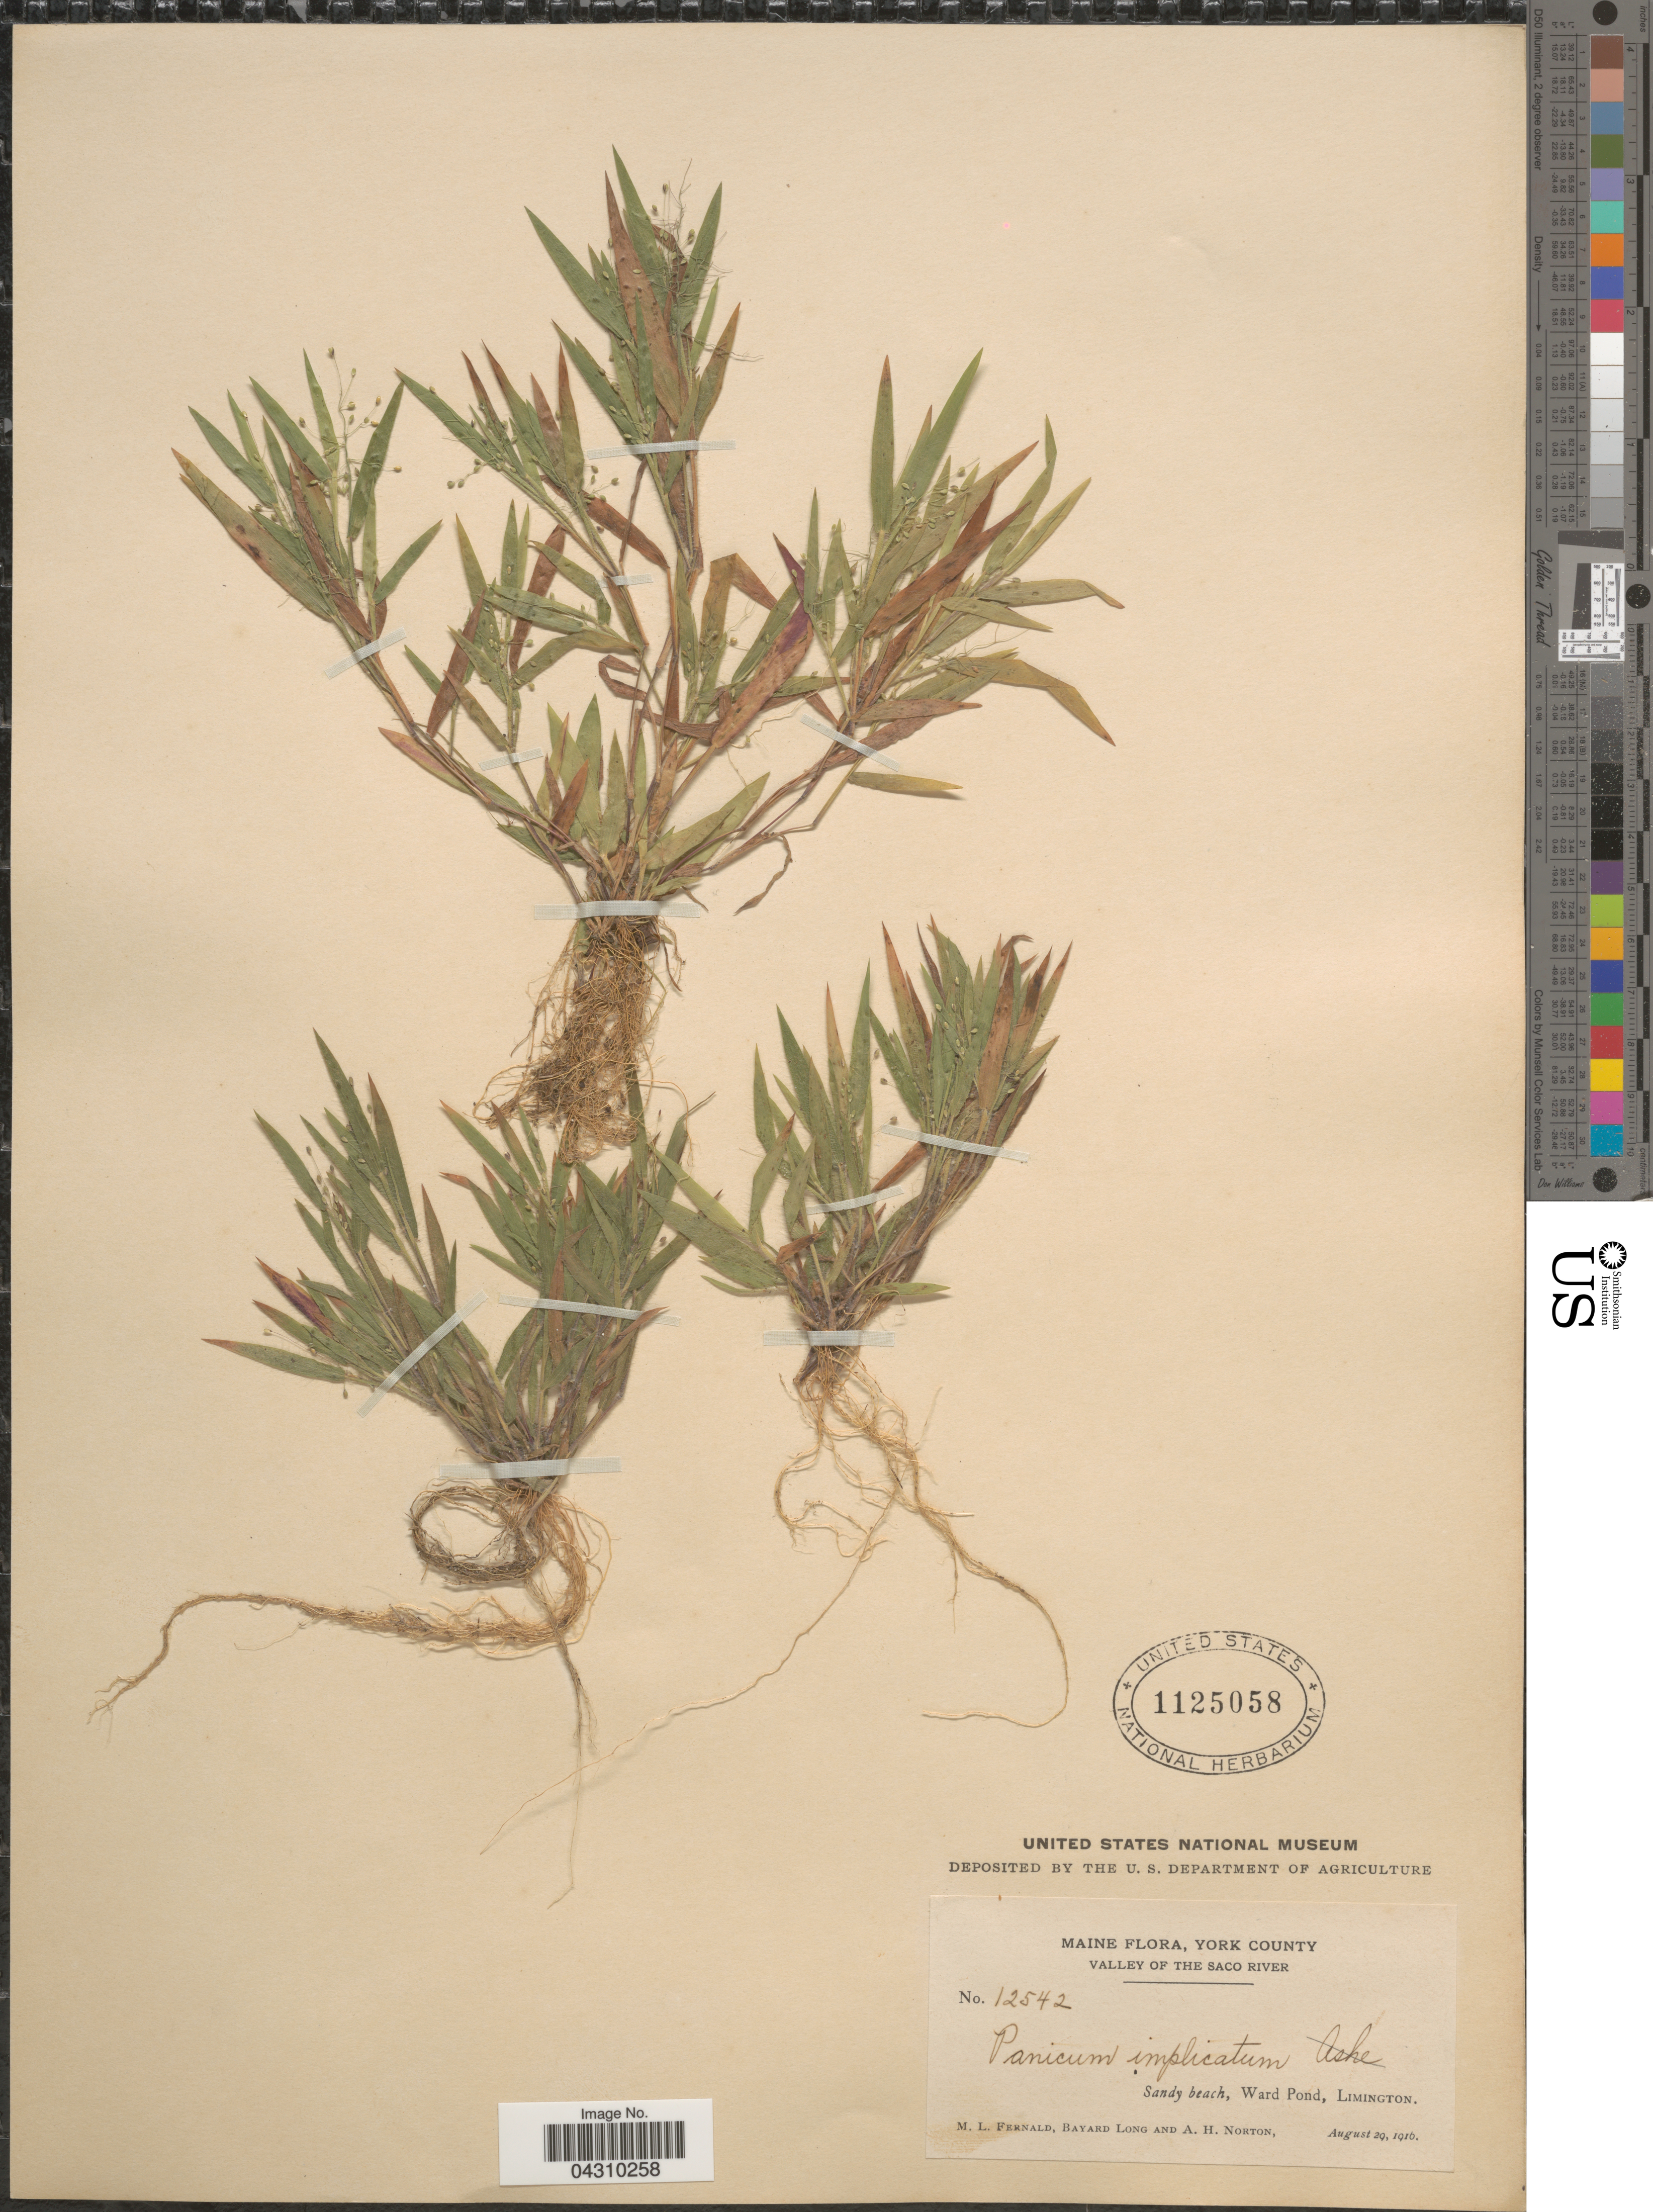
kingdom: Plantae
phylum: Tracheophyta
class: Liliopsida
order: Poales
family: Poaceae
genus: Dichanthelium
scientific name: Dichanthelium acuminatum var. acuminatum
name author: (Sw.) Gould & C.A. Clark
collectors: M. L. Fernald, B. Long & A. Norton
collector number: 12542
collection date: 1916-08-29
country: United States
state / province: Maine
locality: York County. Valley of the Saco River. Sandy beach, Ward Pond, Limington.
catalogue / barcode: US 1125058